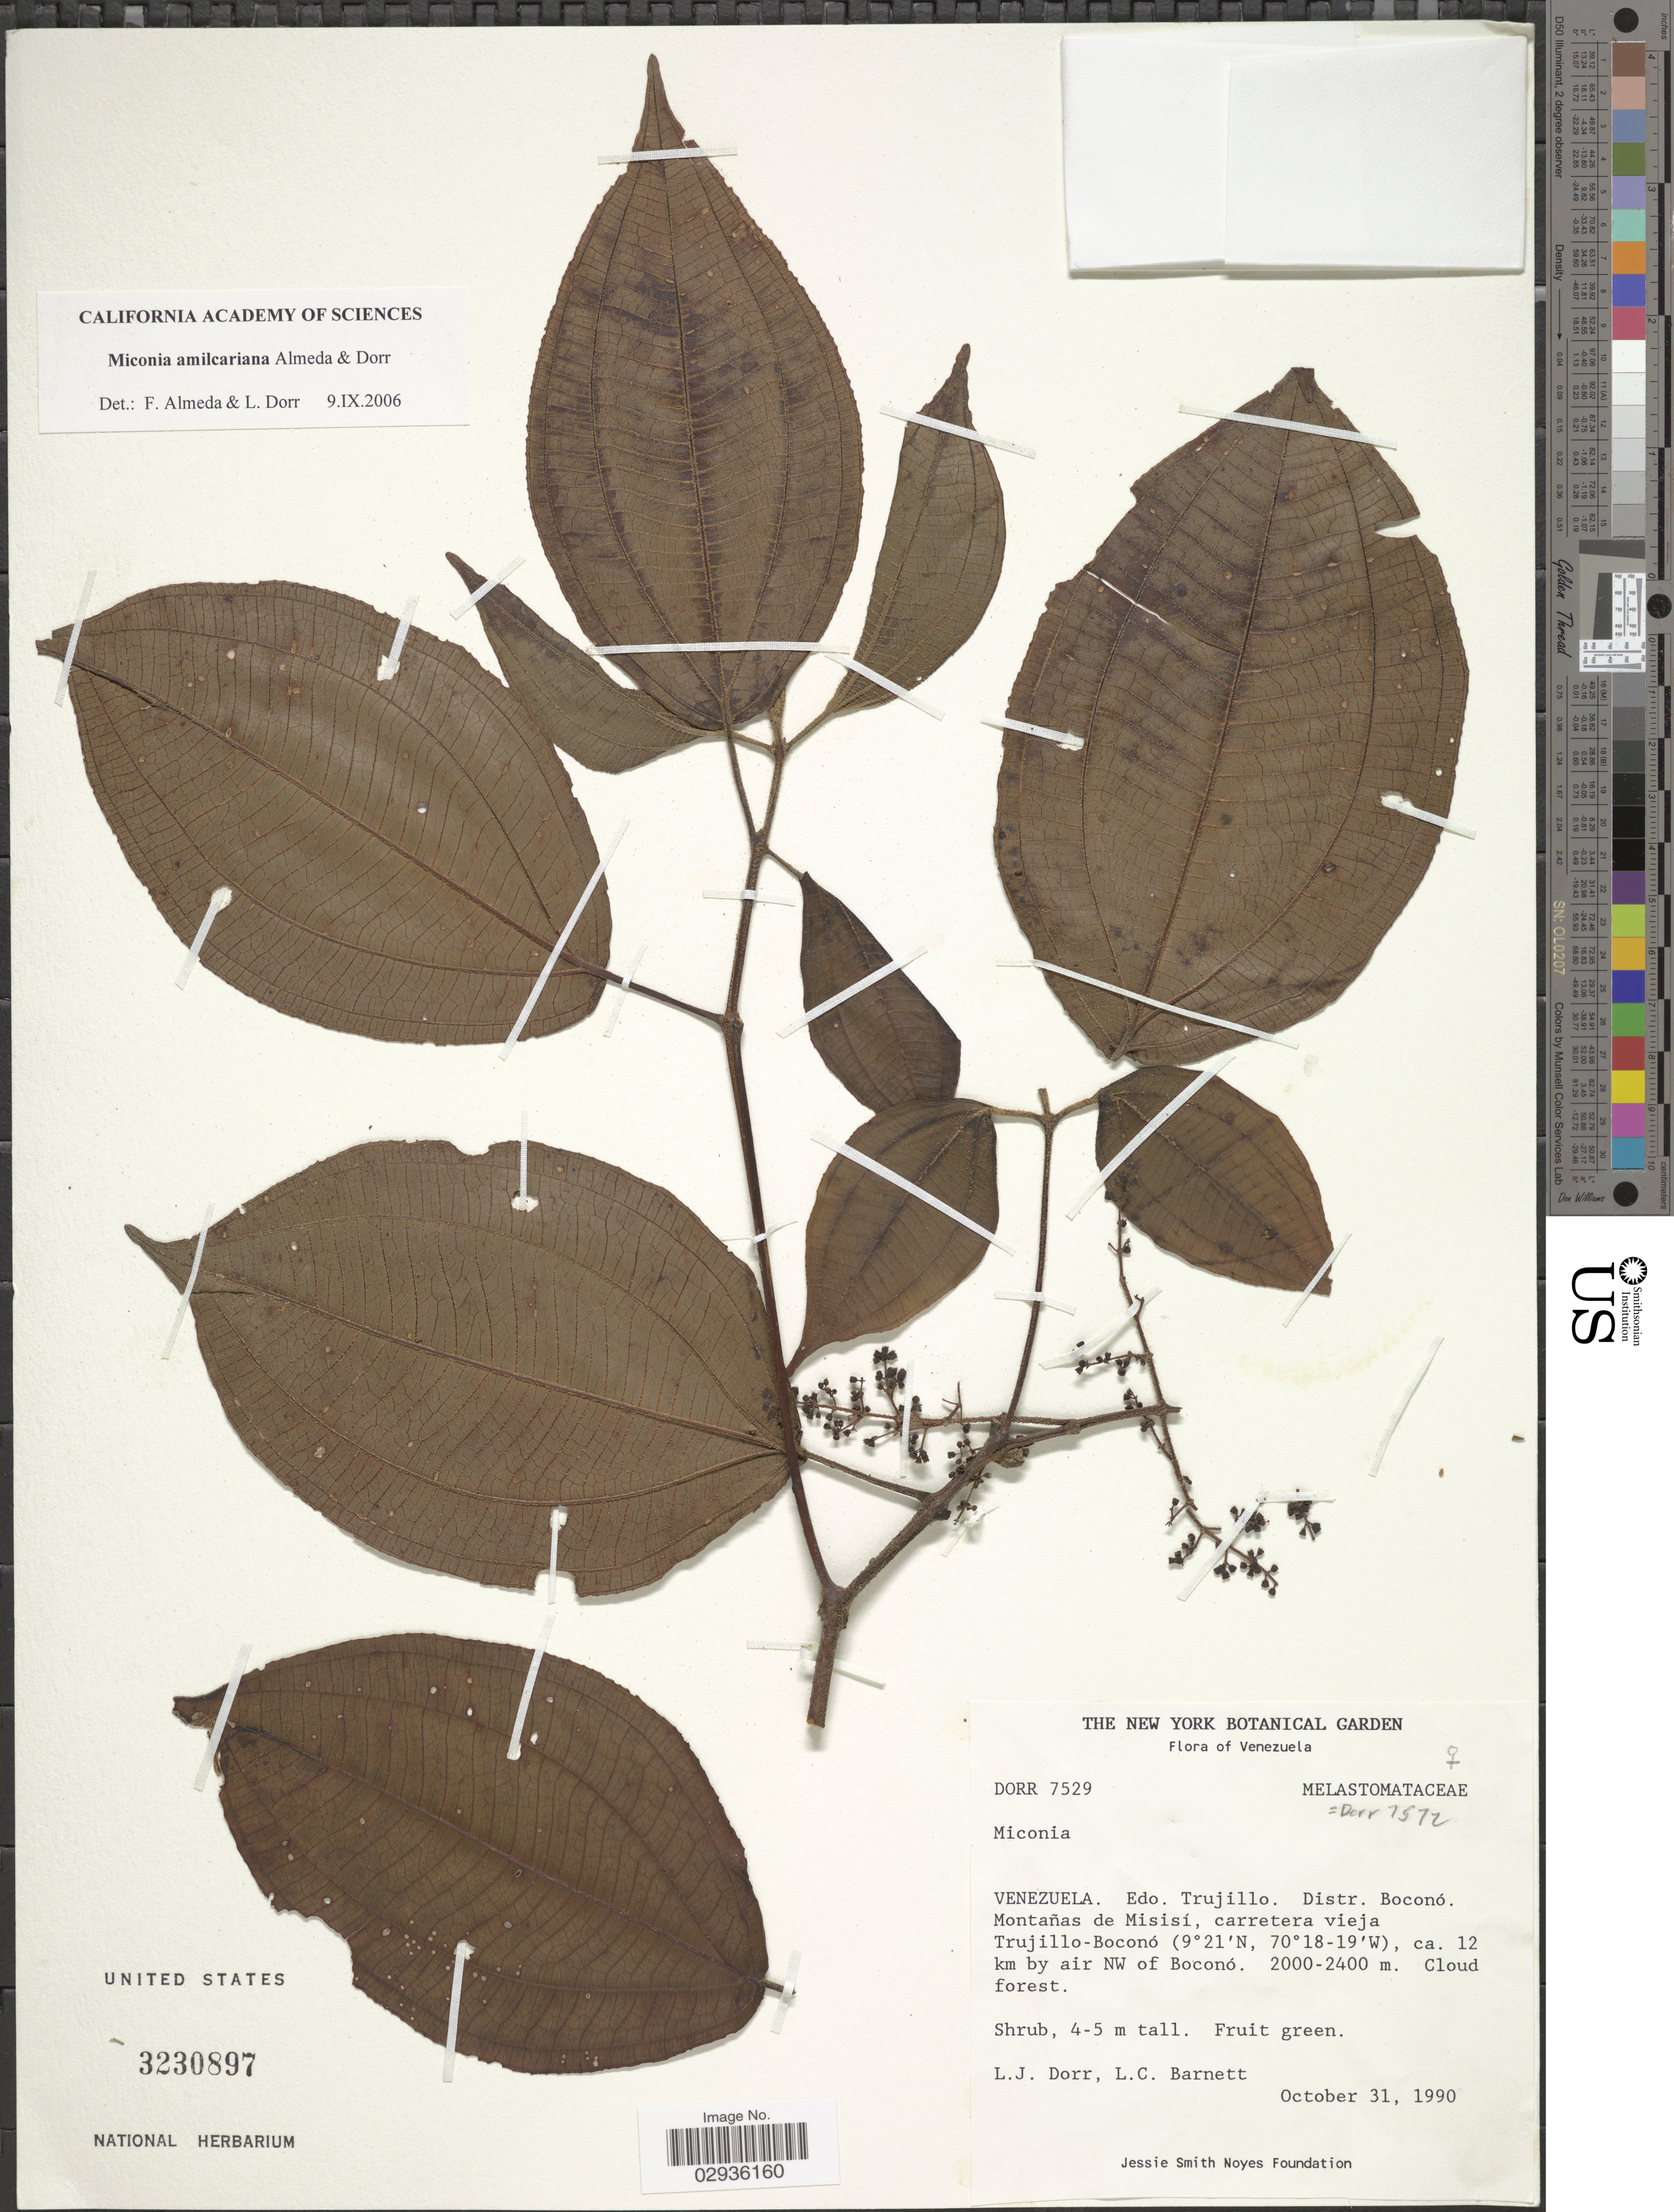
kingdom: Plantae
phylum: Tracheophyta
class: Magnoliopsida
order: Myrtales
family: Melastomataceae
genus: Miconia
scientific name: Miconia amilcariana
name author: Almeda & Dorr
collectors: L. J. Dorr & L. C. Barnett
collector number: DORR 7529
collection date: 1990-10-31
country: Venezuela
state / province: Trujillo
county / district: Boconó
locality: Montañas de Misisí, carretera vieja Trujillo-Boconó, ca. 12 km by air NW of Boconó.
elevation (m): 2000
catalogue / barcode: US 3230897